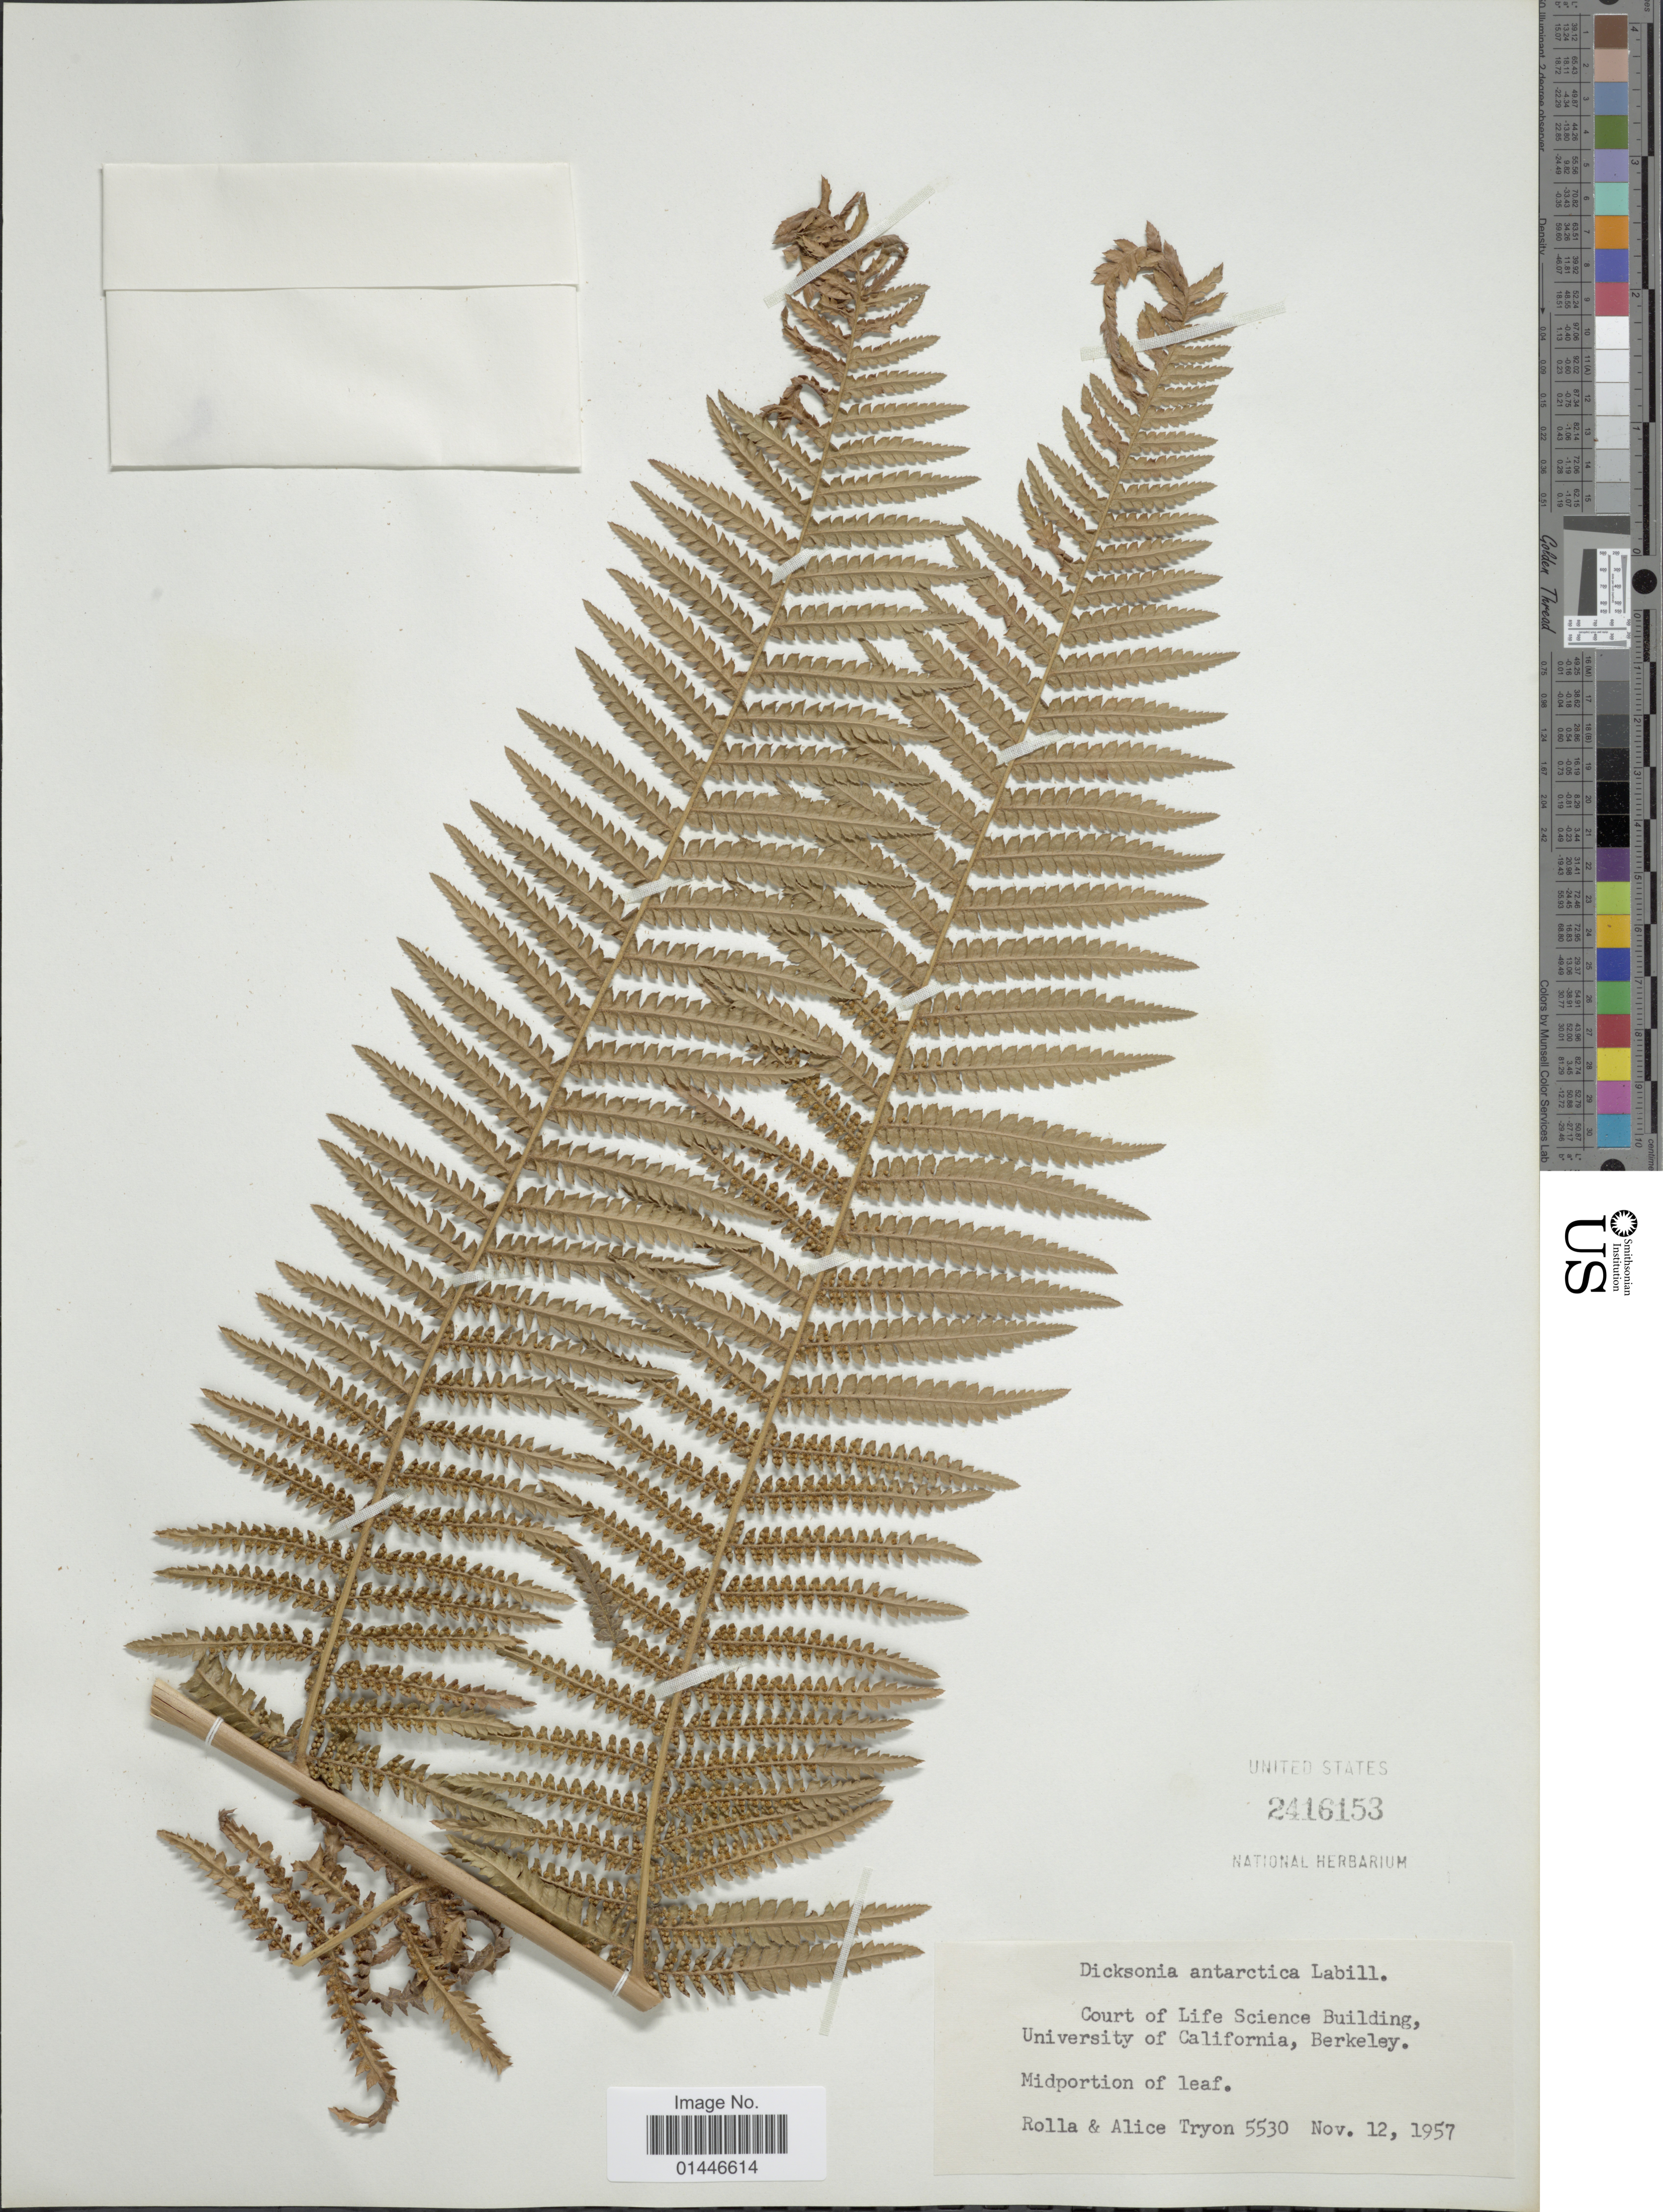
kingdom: Plantae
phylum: Tracheophyta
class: Polypodiopsida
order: Cyatheales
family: Dicksoniaceae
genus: Dicksonia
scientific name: Dicksonia antarctica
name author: Labill.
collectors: R. M. Tryon & A. F. Tryon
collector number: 5530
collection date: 1957-11-12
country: United States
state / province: California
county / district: Alameda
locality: Court of Life Science Building, University of Calfiornia, Berkeley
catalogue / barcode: US 2416153